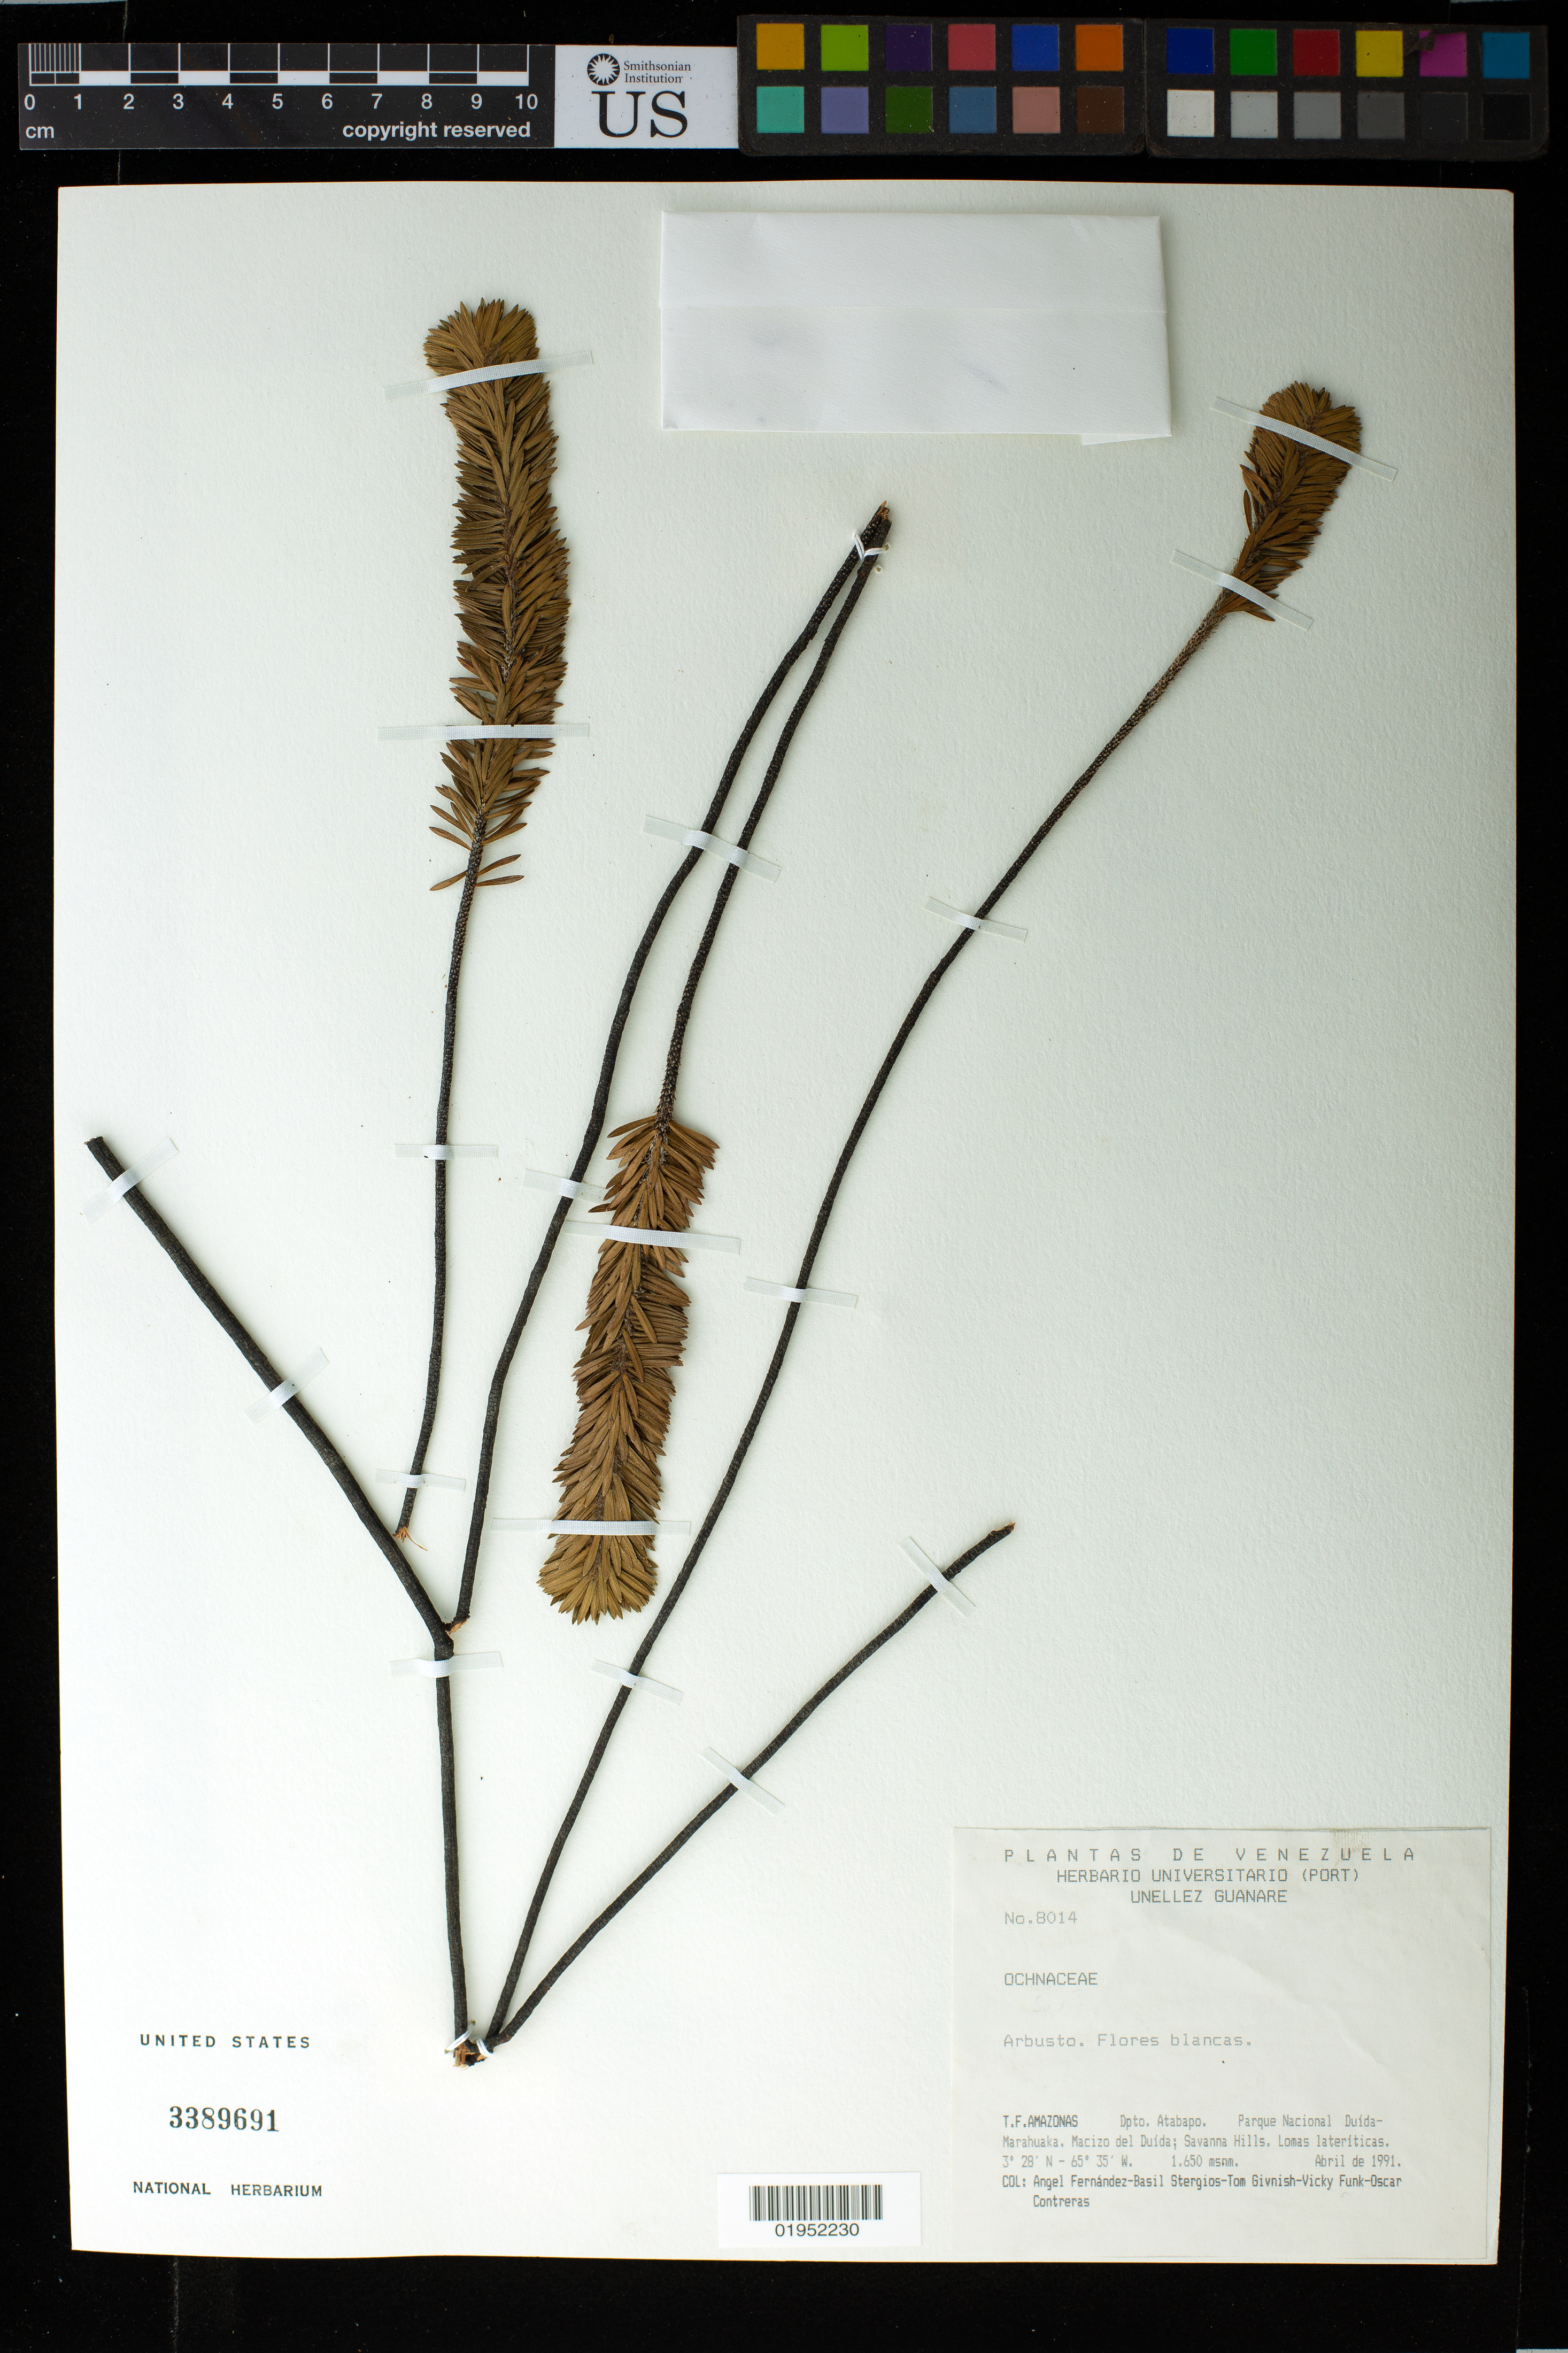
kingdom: Plantae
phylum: Tracheophyta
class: Magnoliopsida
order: Malpighiales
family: Ochnaceae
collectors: A. Fernández, B. G. Stergios, T. J. Givnish, V. Funk & O. Contreras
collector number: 8014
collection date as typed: Apr 1991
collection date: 1991-04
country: Venezuela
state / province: Amazonas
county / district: Atabapo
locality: Parque National Duida-Marahuaka, Macizo del Duida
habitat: Lomas lateriticas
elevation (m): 1650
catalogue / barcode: US 3389691